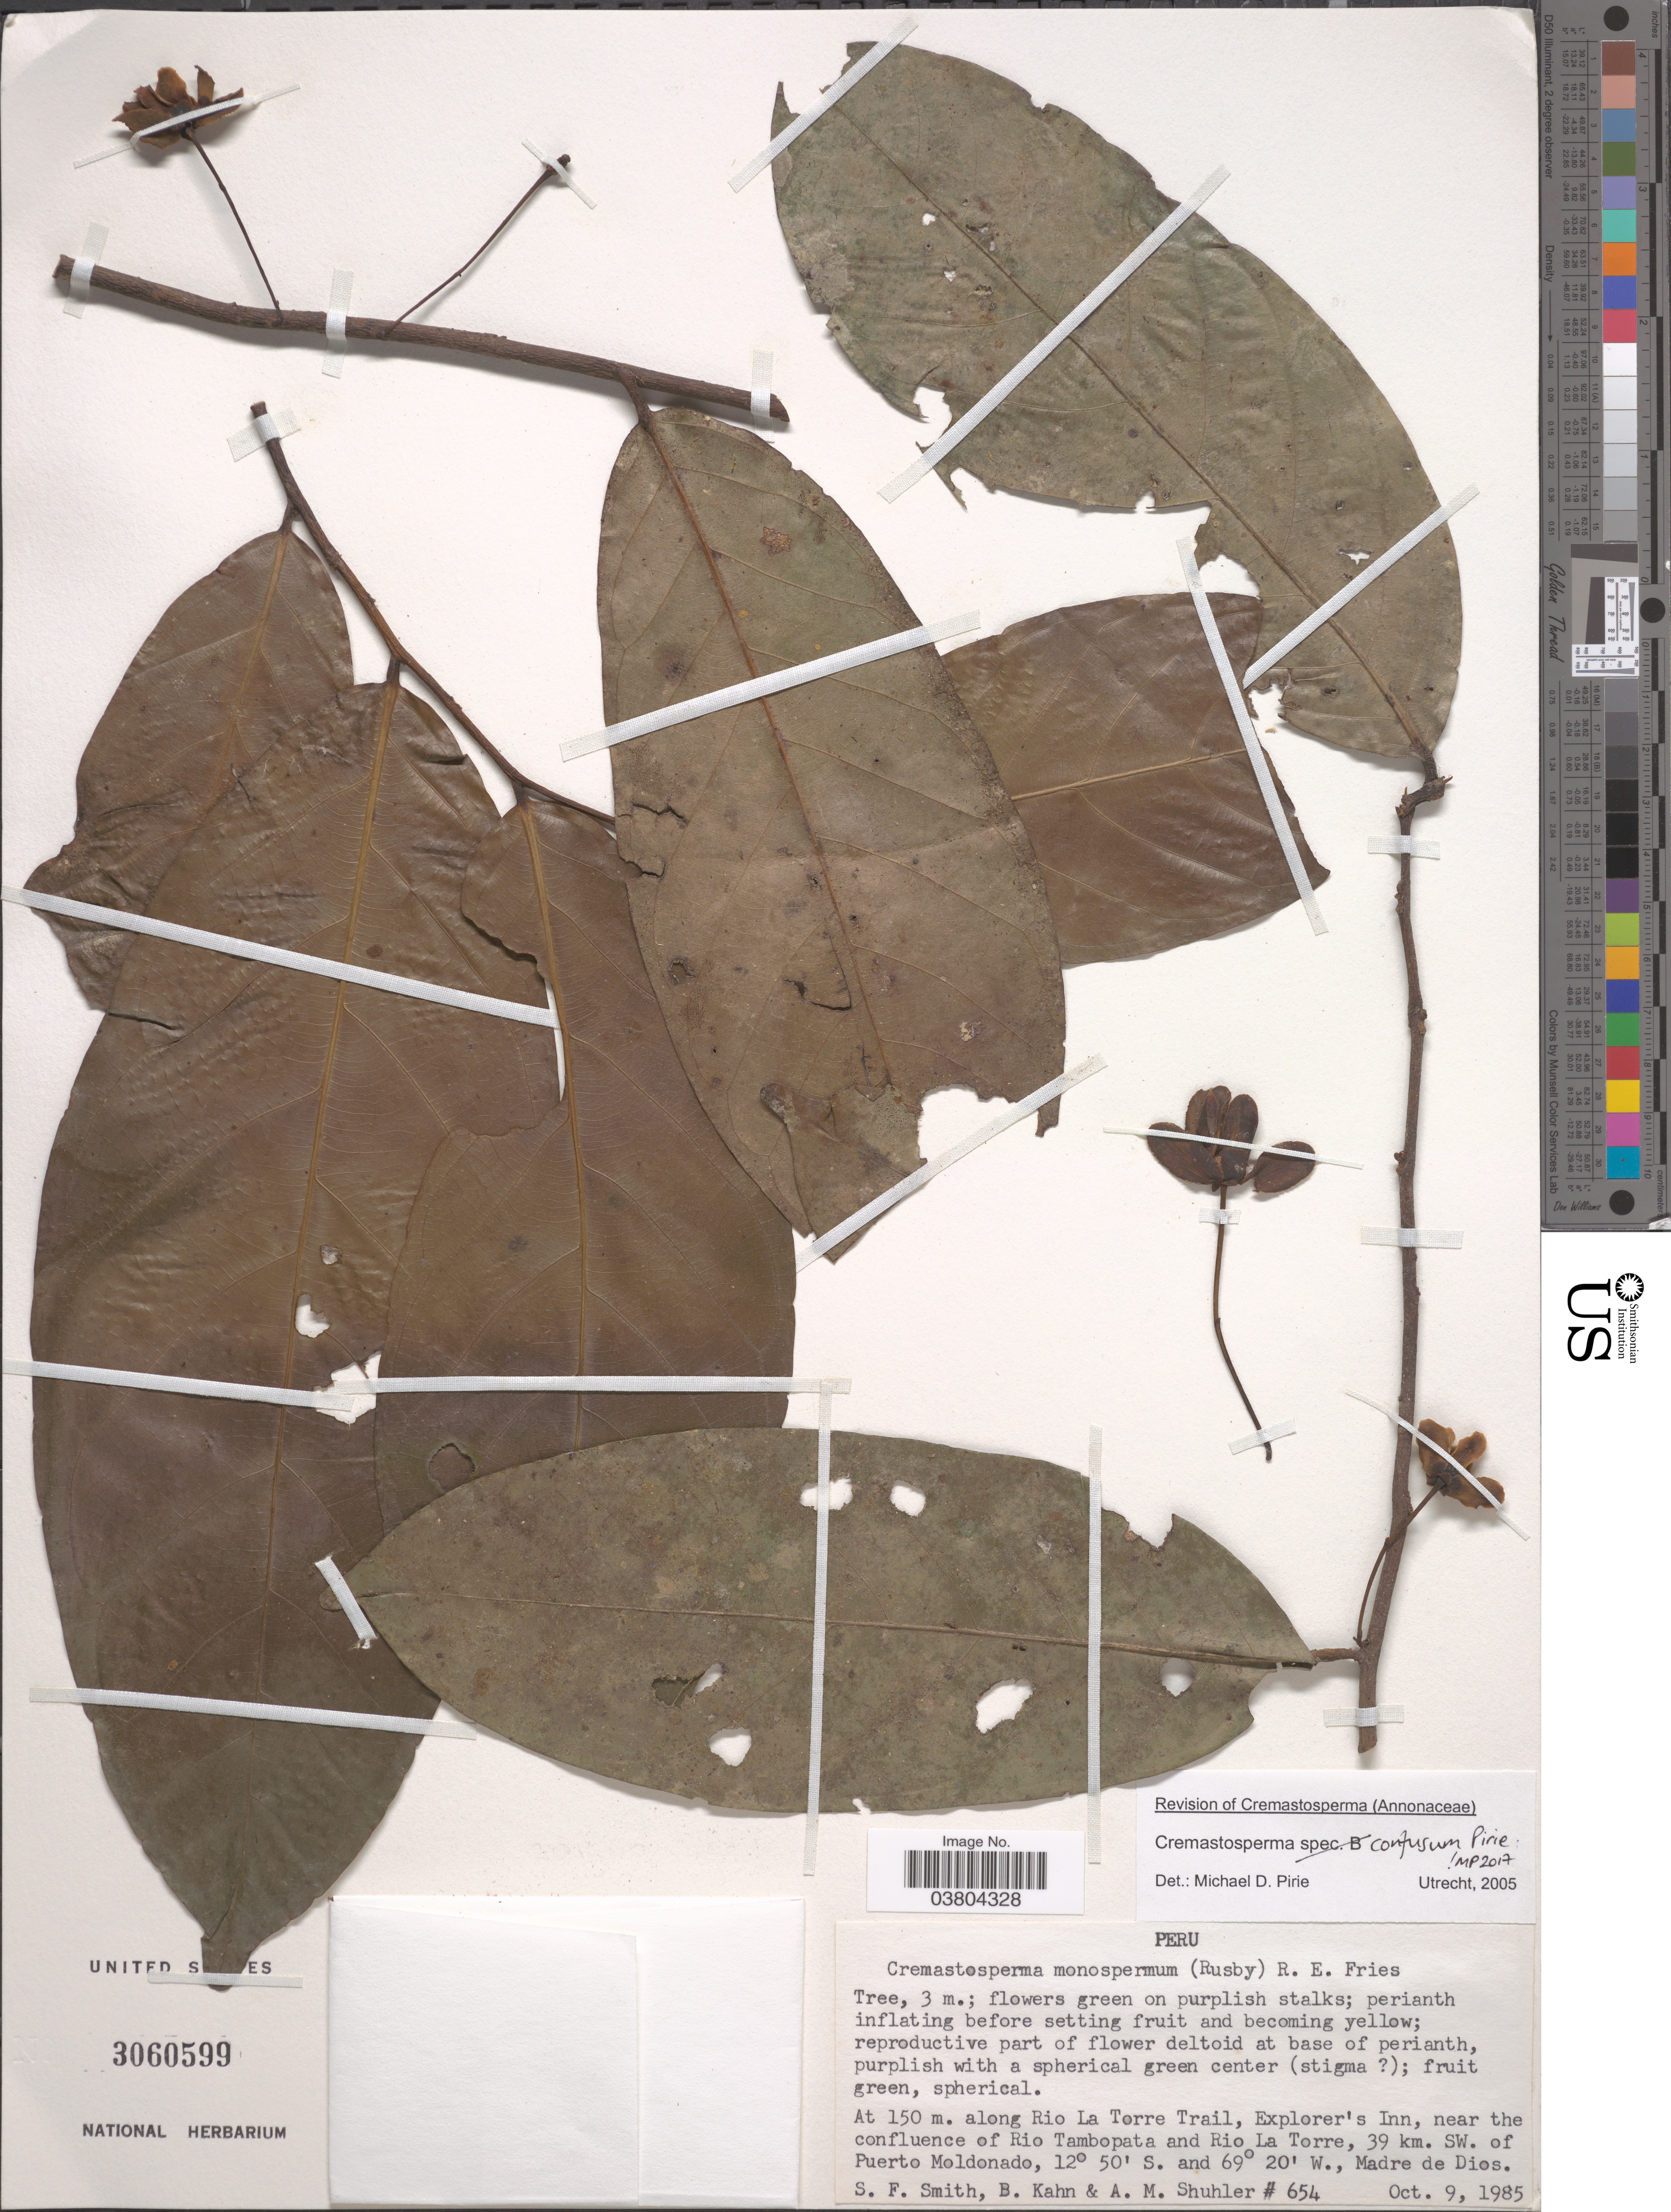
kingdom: Plantae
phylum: Tracheophyta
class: Magnoliopsida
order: Magnoliales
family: Annonaceae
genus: Cremastosperma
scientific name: Cremastosperma confusum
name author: Pirie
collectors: S.F. Smith, B. Kahn & A. Shuhler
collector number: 6564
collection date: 1985-10-09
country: Peru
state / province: Madre de Dios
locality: Along Rio La Torre Trail, Explorer's Inn, near the confluence of Rio Tambopata and Rio La Torre, 39 km. SW. of Puerto Moldonado.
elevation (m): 150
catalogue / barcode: US 3060599